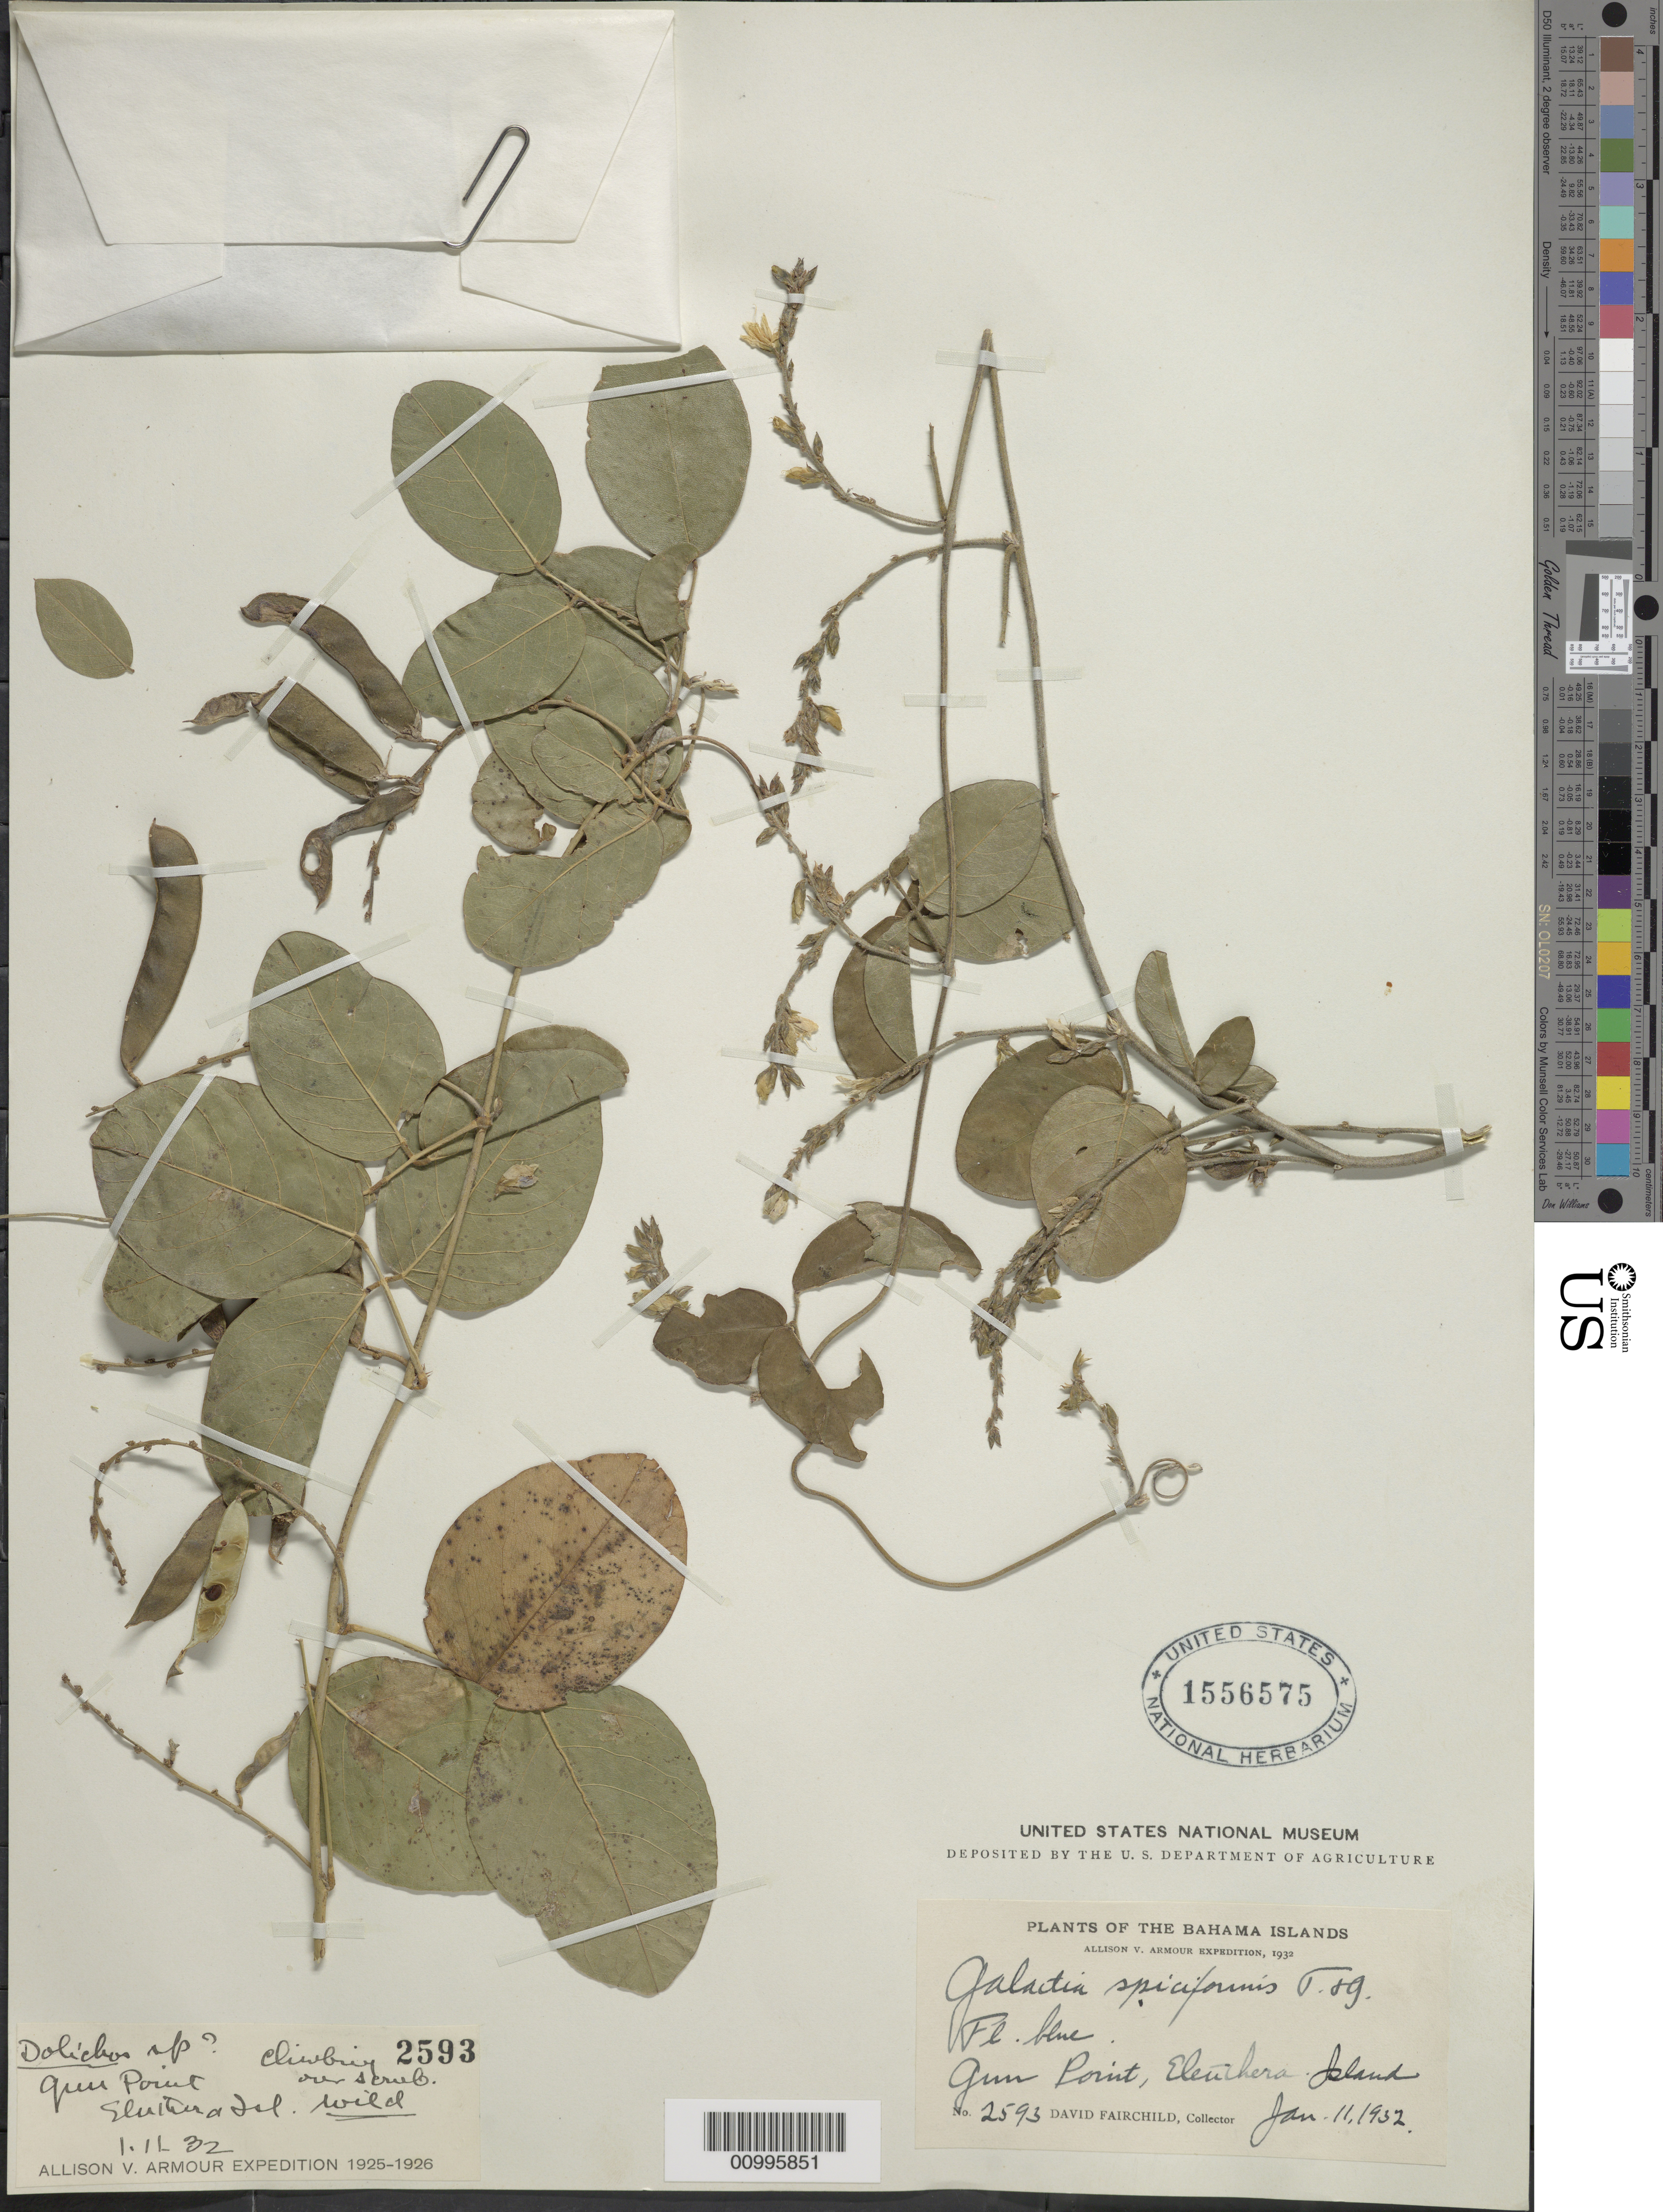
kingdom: Plantae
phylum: Tracheophyta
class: Magnoliopsida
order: Fabales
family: Fabaceae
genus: Galactia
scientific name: Galactia spiciformis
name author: Torr. & A. Gray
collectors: D. G. Fairchild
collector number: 2593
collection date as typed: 11 Jan 1932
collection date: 1932-01-11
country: Bahamas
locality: Gun Point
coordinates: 0 N, 0 E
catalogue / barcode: US 1556575